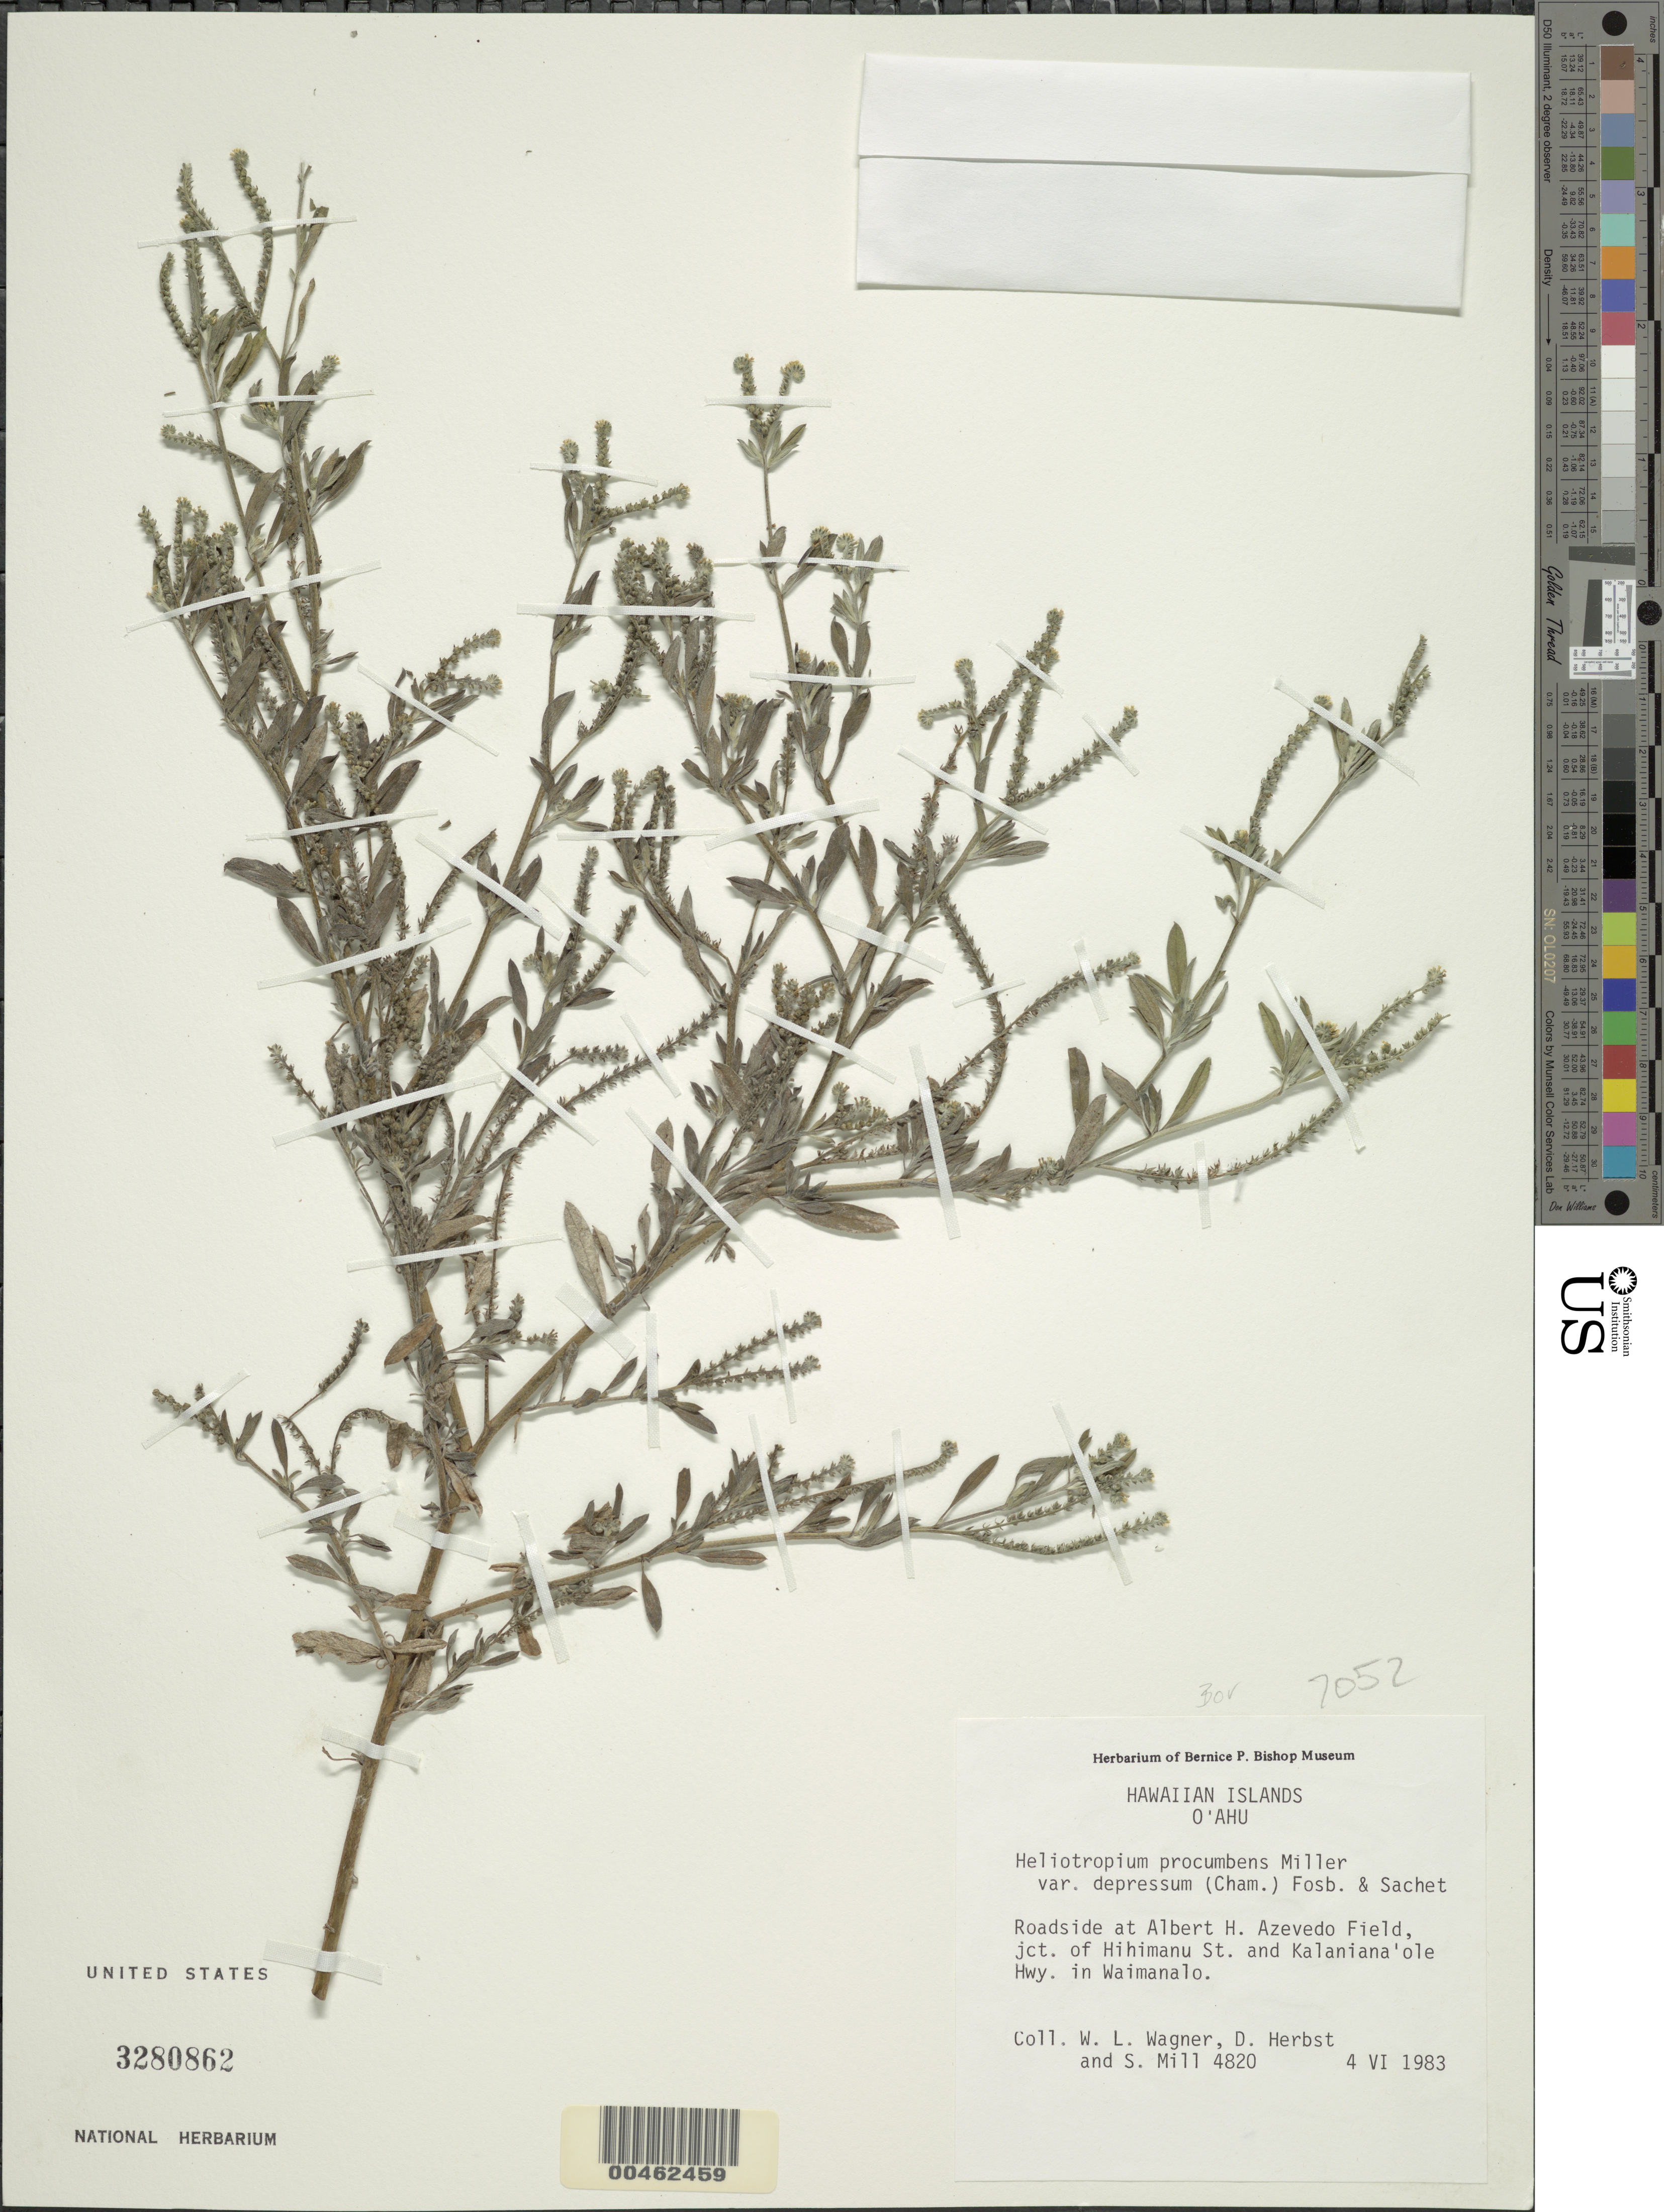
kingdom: Plantae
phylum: Tracheophyta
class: Magnoliopsida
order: Boraginales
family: Heliotropiaceae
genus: Euploca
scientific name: Euploca procumbens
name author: (Mill.) Diane & Hilger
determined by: Wagner, W. L., (BOT), Smithsonian Institution - National Museum of Natural History (UNITED STATES)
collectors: W. L. Wagner, D. R. Herbst & S. W. Miller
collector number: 4820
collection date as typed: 4 Jun 1983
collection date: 1983-06-04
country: United States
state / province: Hawaii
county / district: Honolulu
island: Oahu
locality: Roadside at Albert H. Azevedo Field, junction of Hihimanu St. and Kalaniana'ole Hwy. in Waimanalo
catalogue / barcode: US 3280862